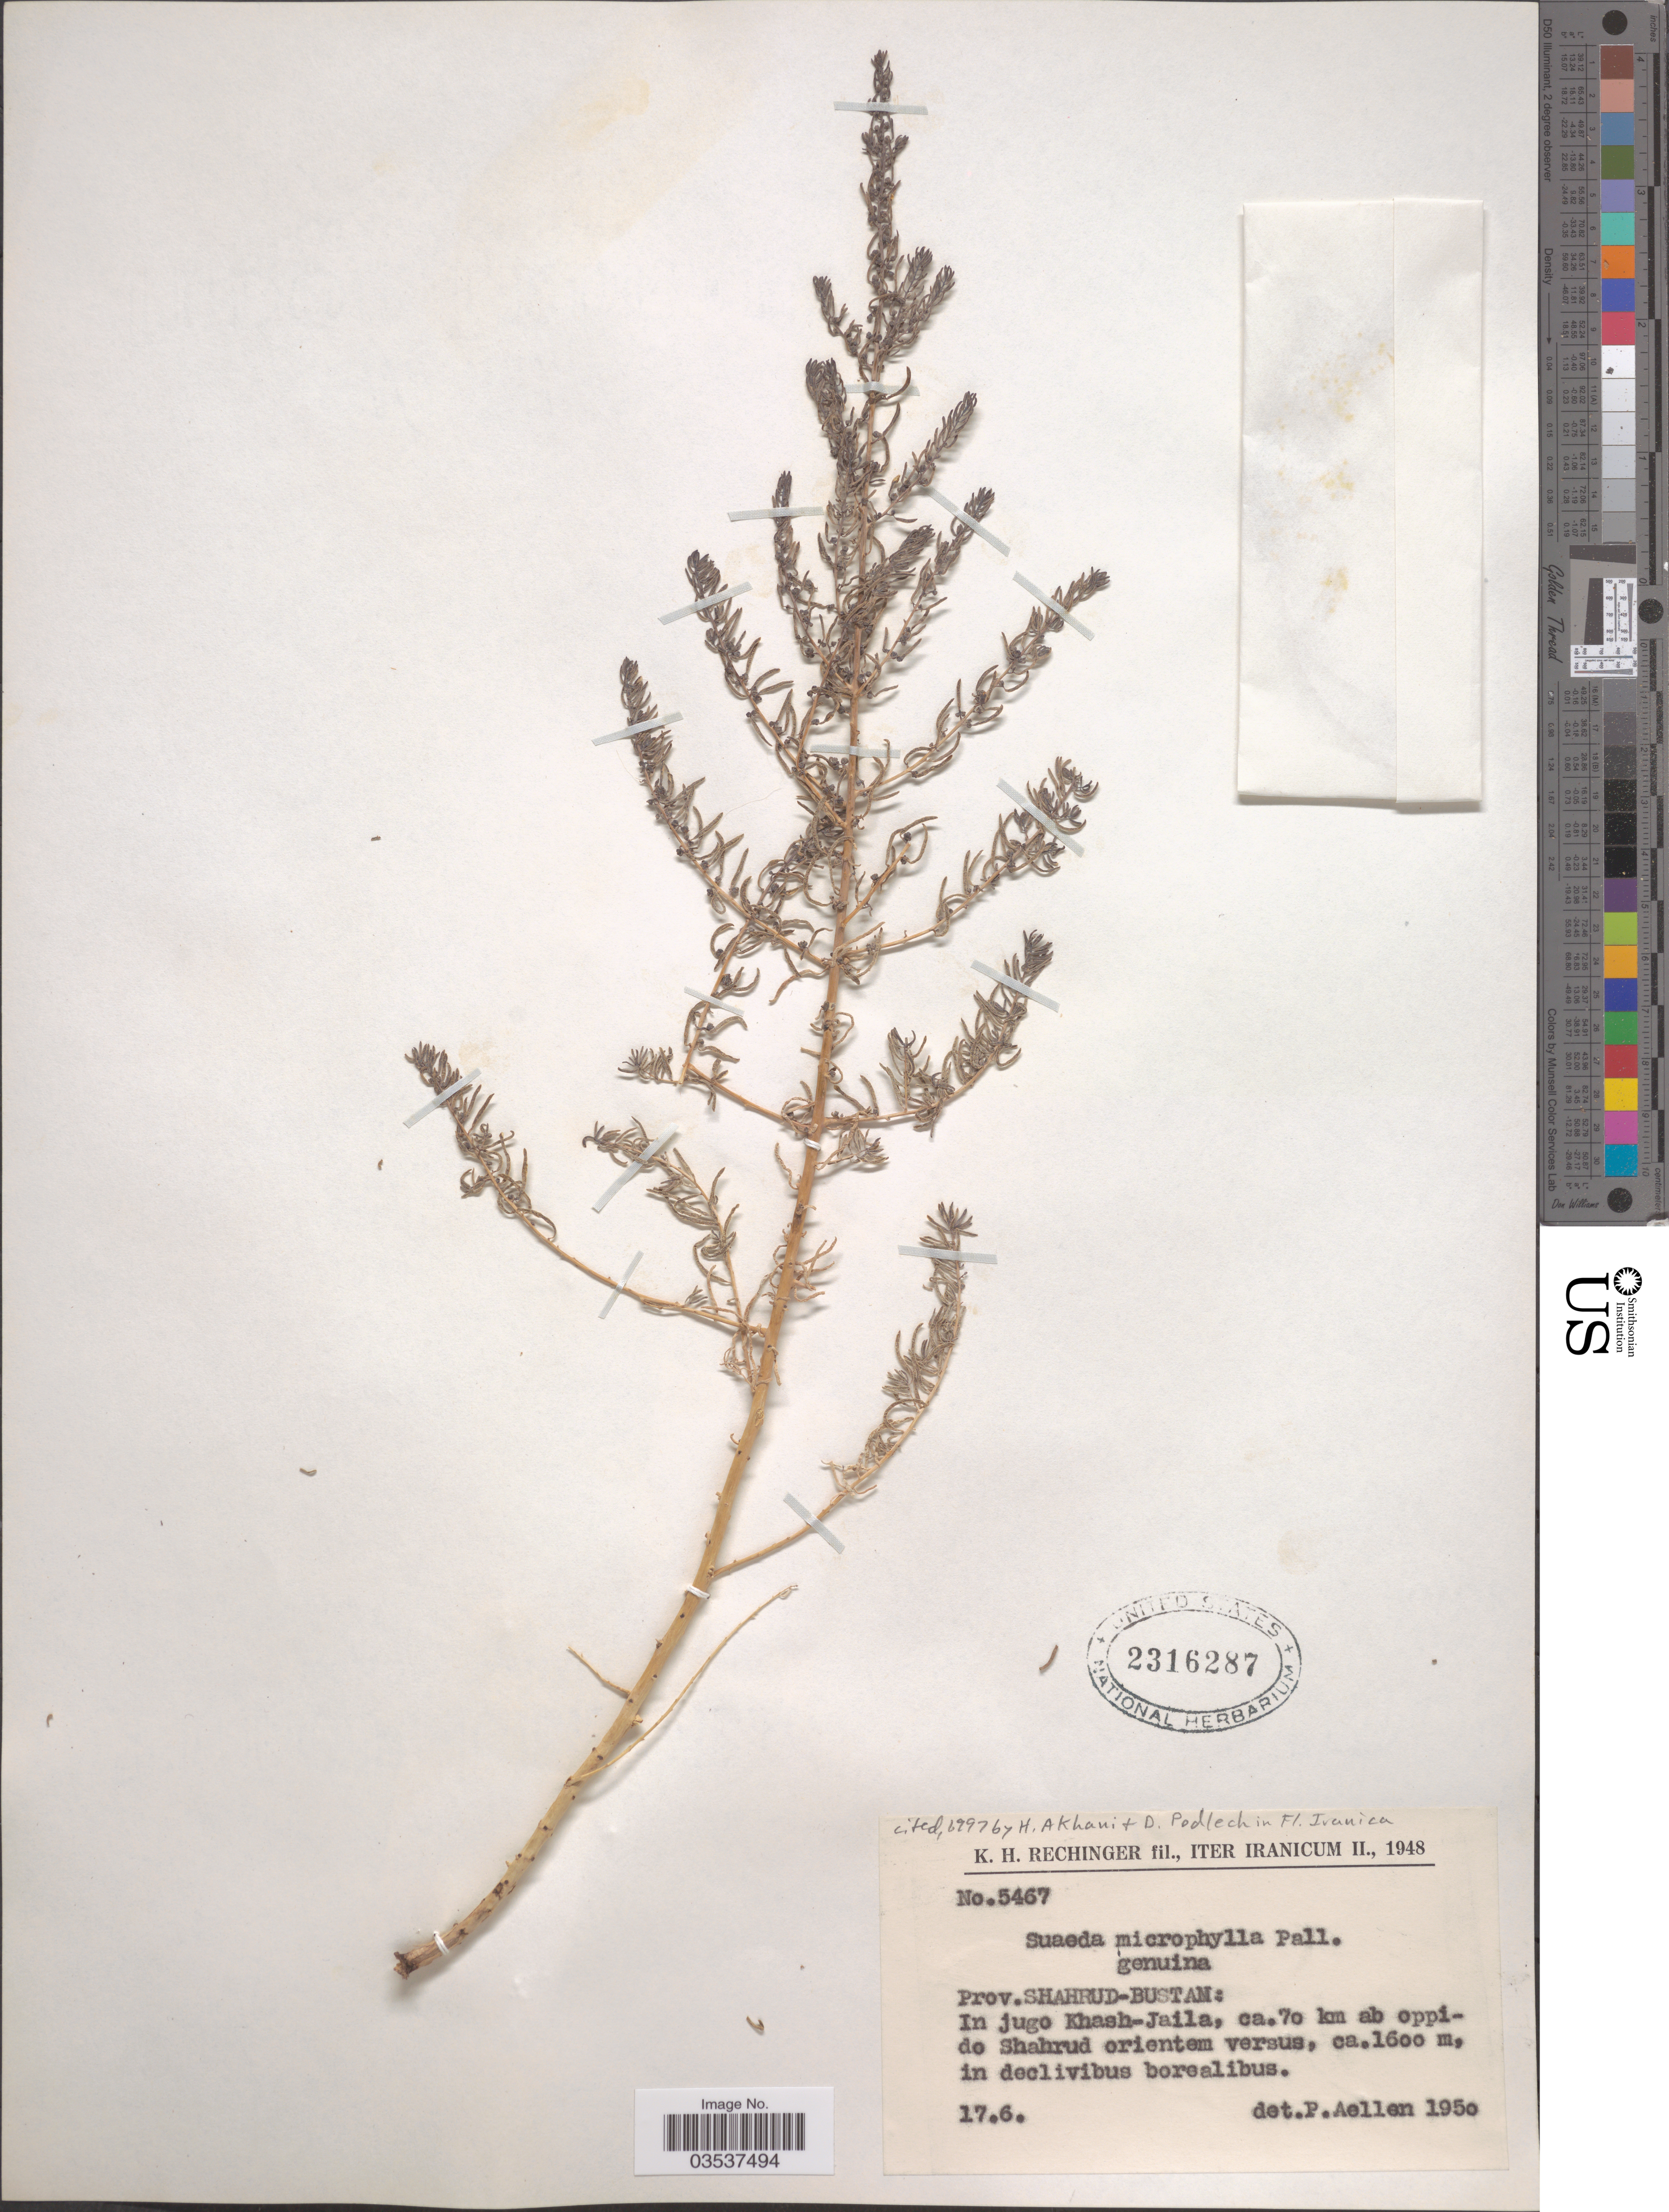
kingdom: Plantae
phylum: Tracheophyta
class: Magnoliopsida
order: Caryophyllales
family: Amaranthaceae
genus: Suaeda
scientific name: Suaeda microphylla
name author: Pall.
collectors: K. H. Rechinger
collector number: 5467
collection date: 1948-06-17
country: Iran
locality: Prov. Shahrud-Bustan: In jugo Khash-Jaila, ca.70 km ab oppido Sharud orientem versus.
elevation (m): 1600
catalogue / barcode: US 2316287